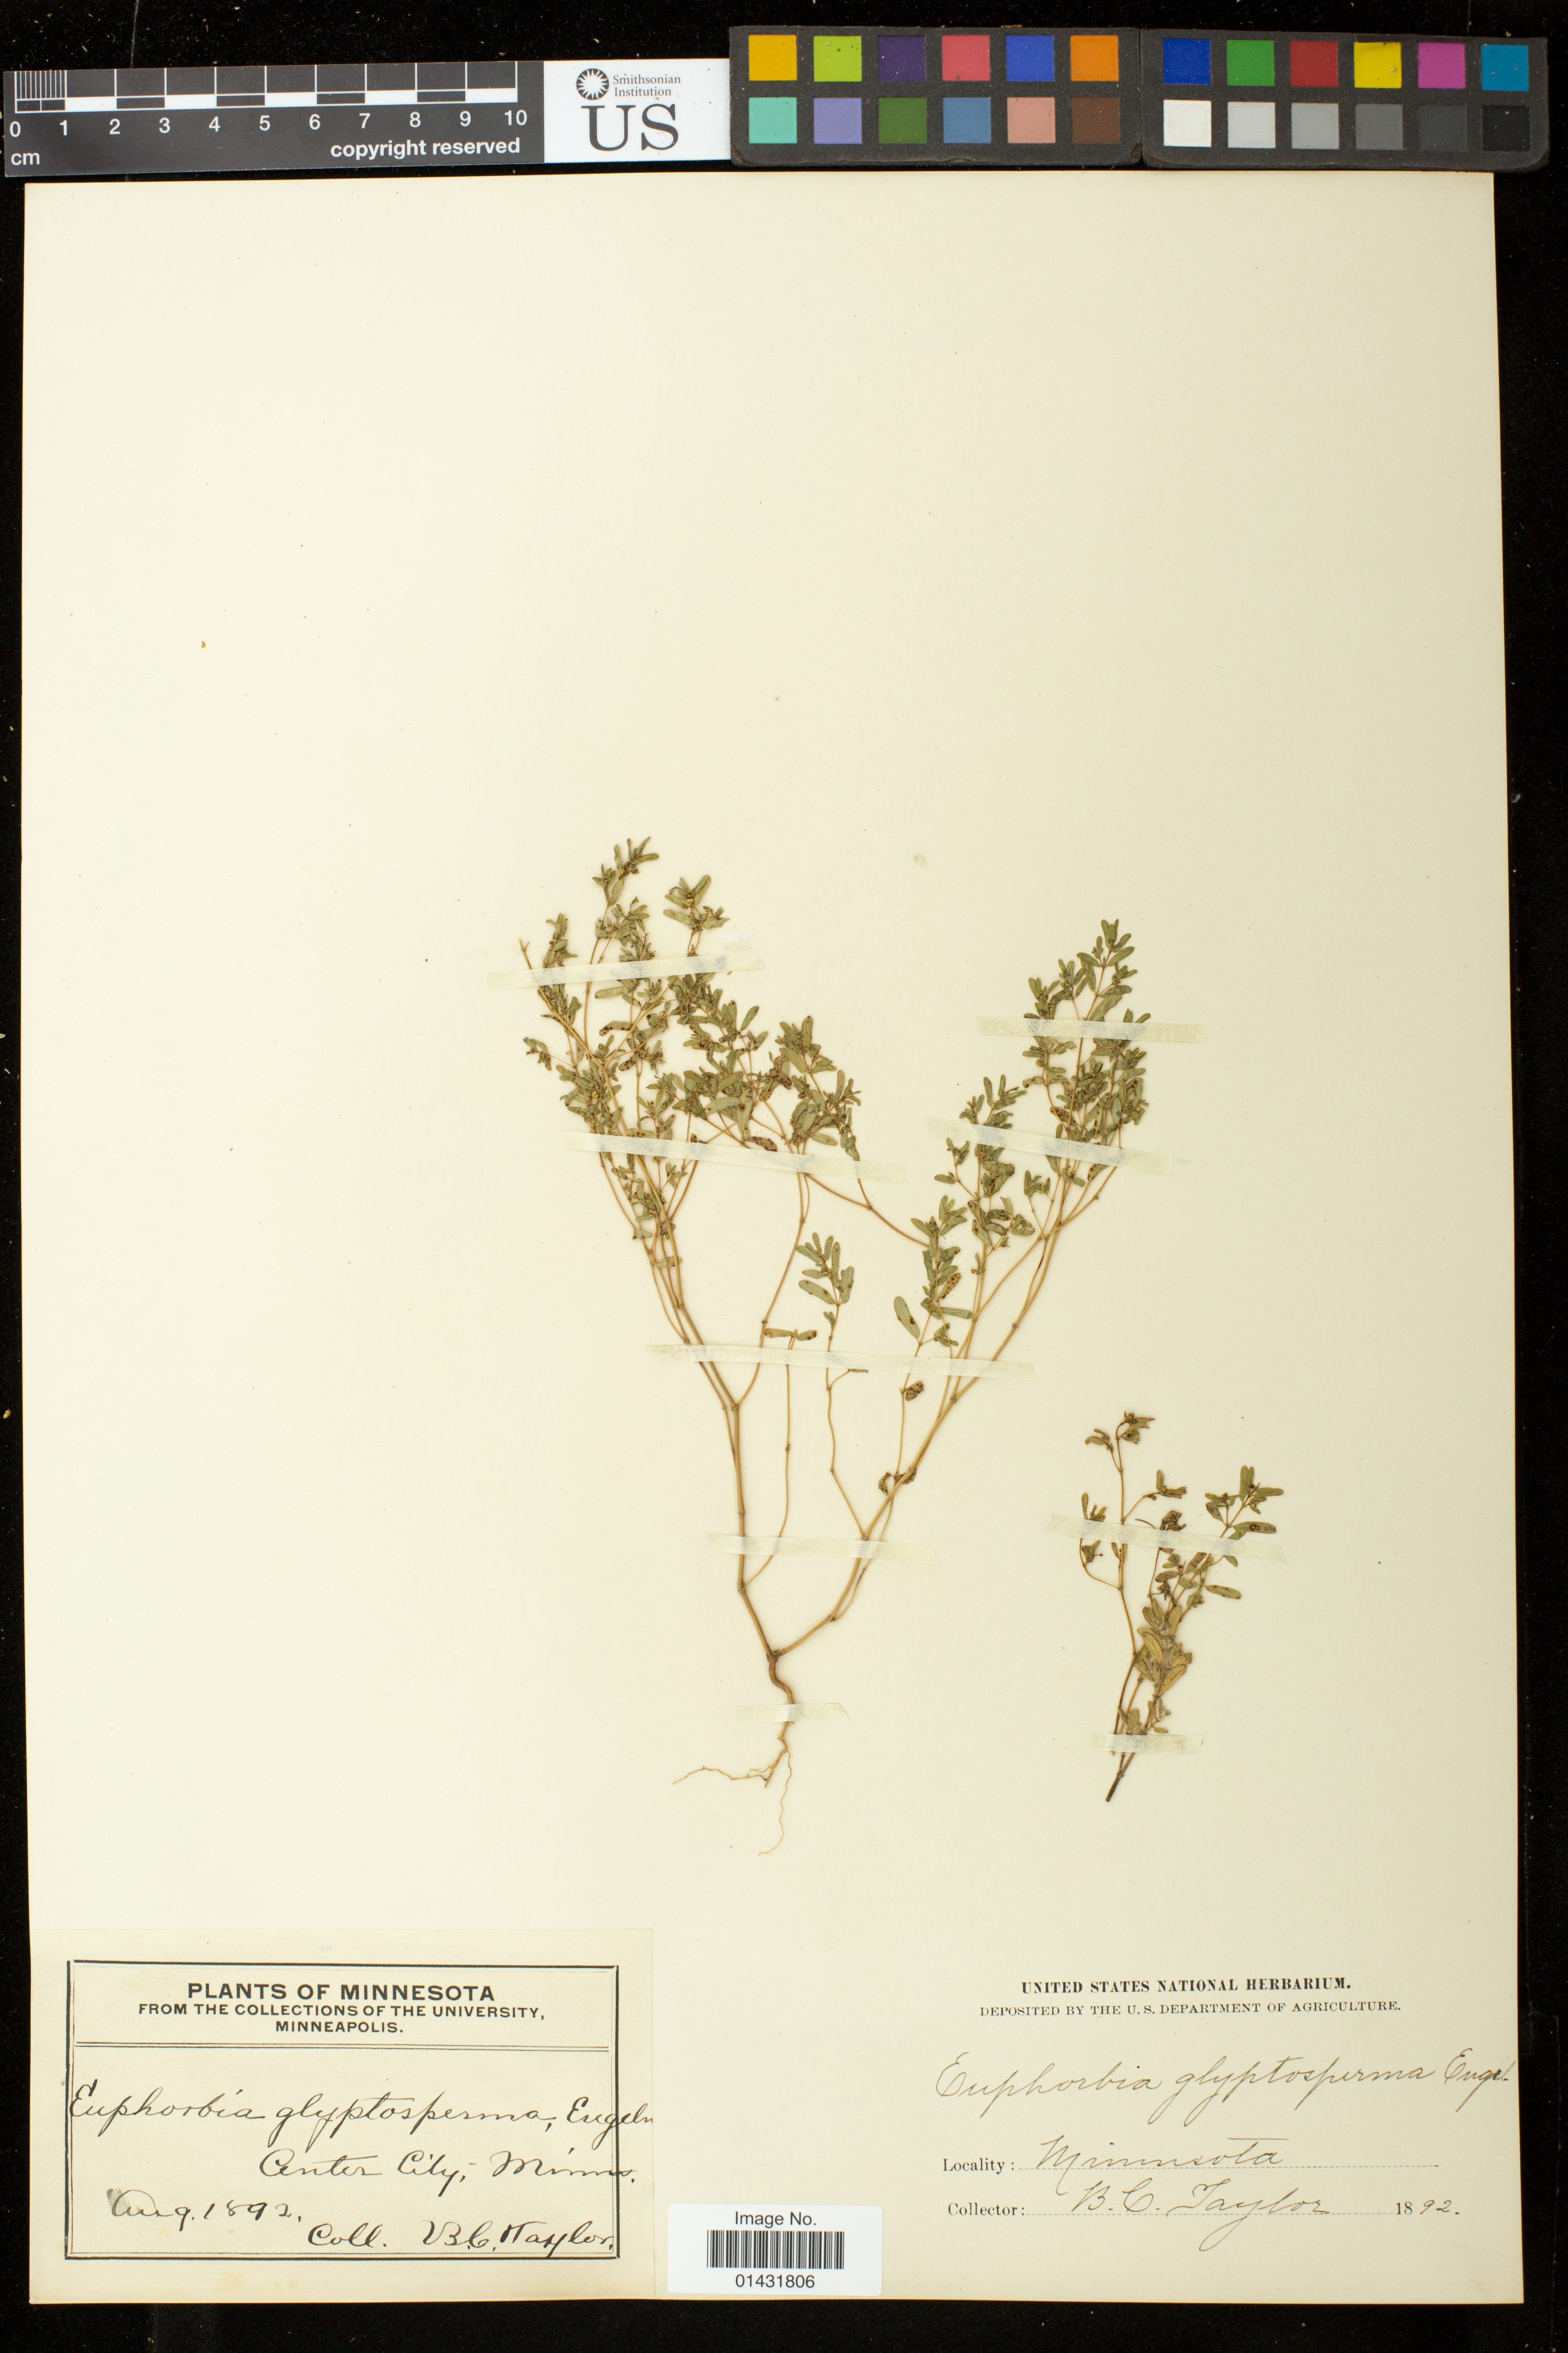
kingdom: Plantae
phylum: Tracheophyta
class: Magnoliopsida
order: Malpighiales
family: Euphorbiaceae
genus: Euphorbia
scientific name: Euphorbia glyptosperma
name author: Engelm.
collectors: B. C. Taylor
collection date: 1892-08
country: United States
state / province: Minnesota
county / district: Chisago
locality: Center City